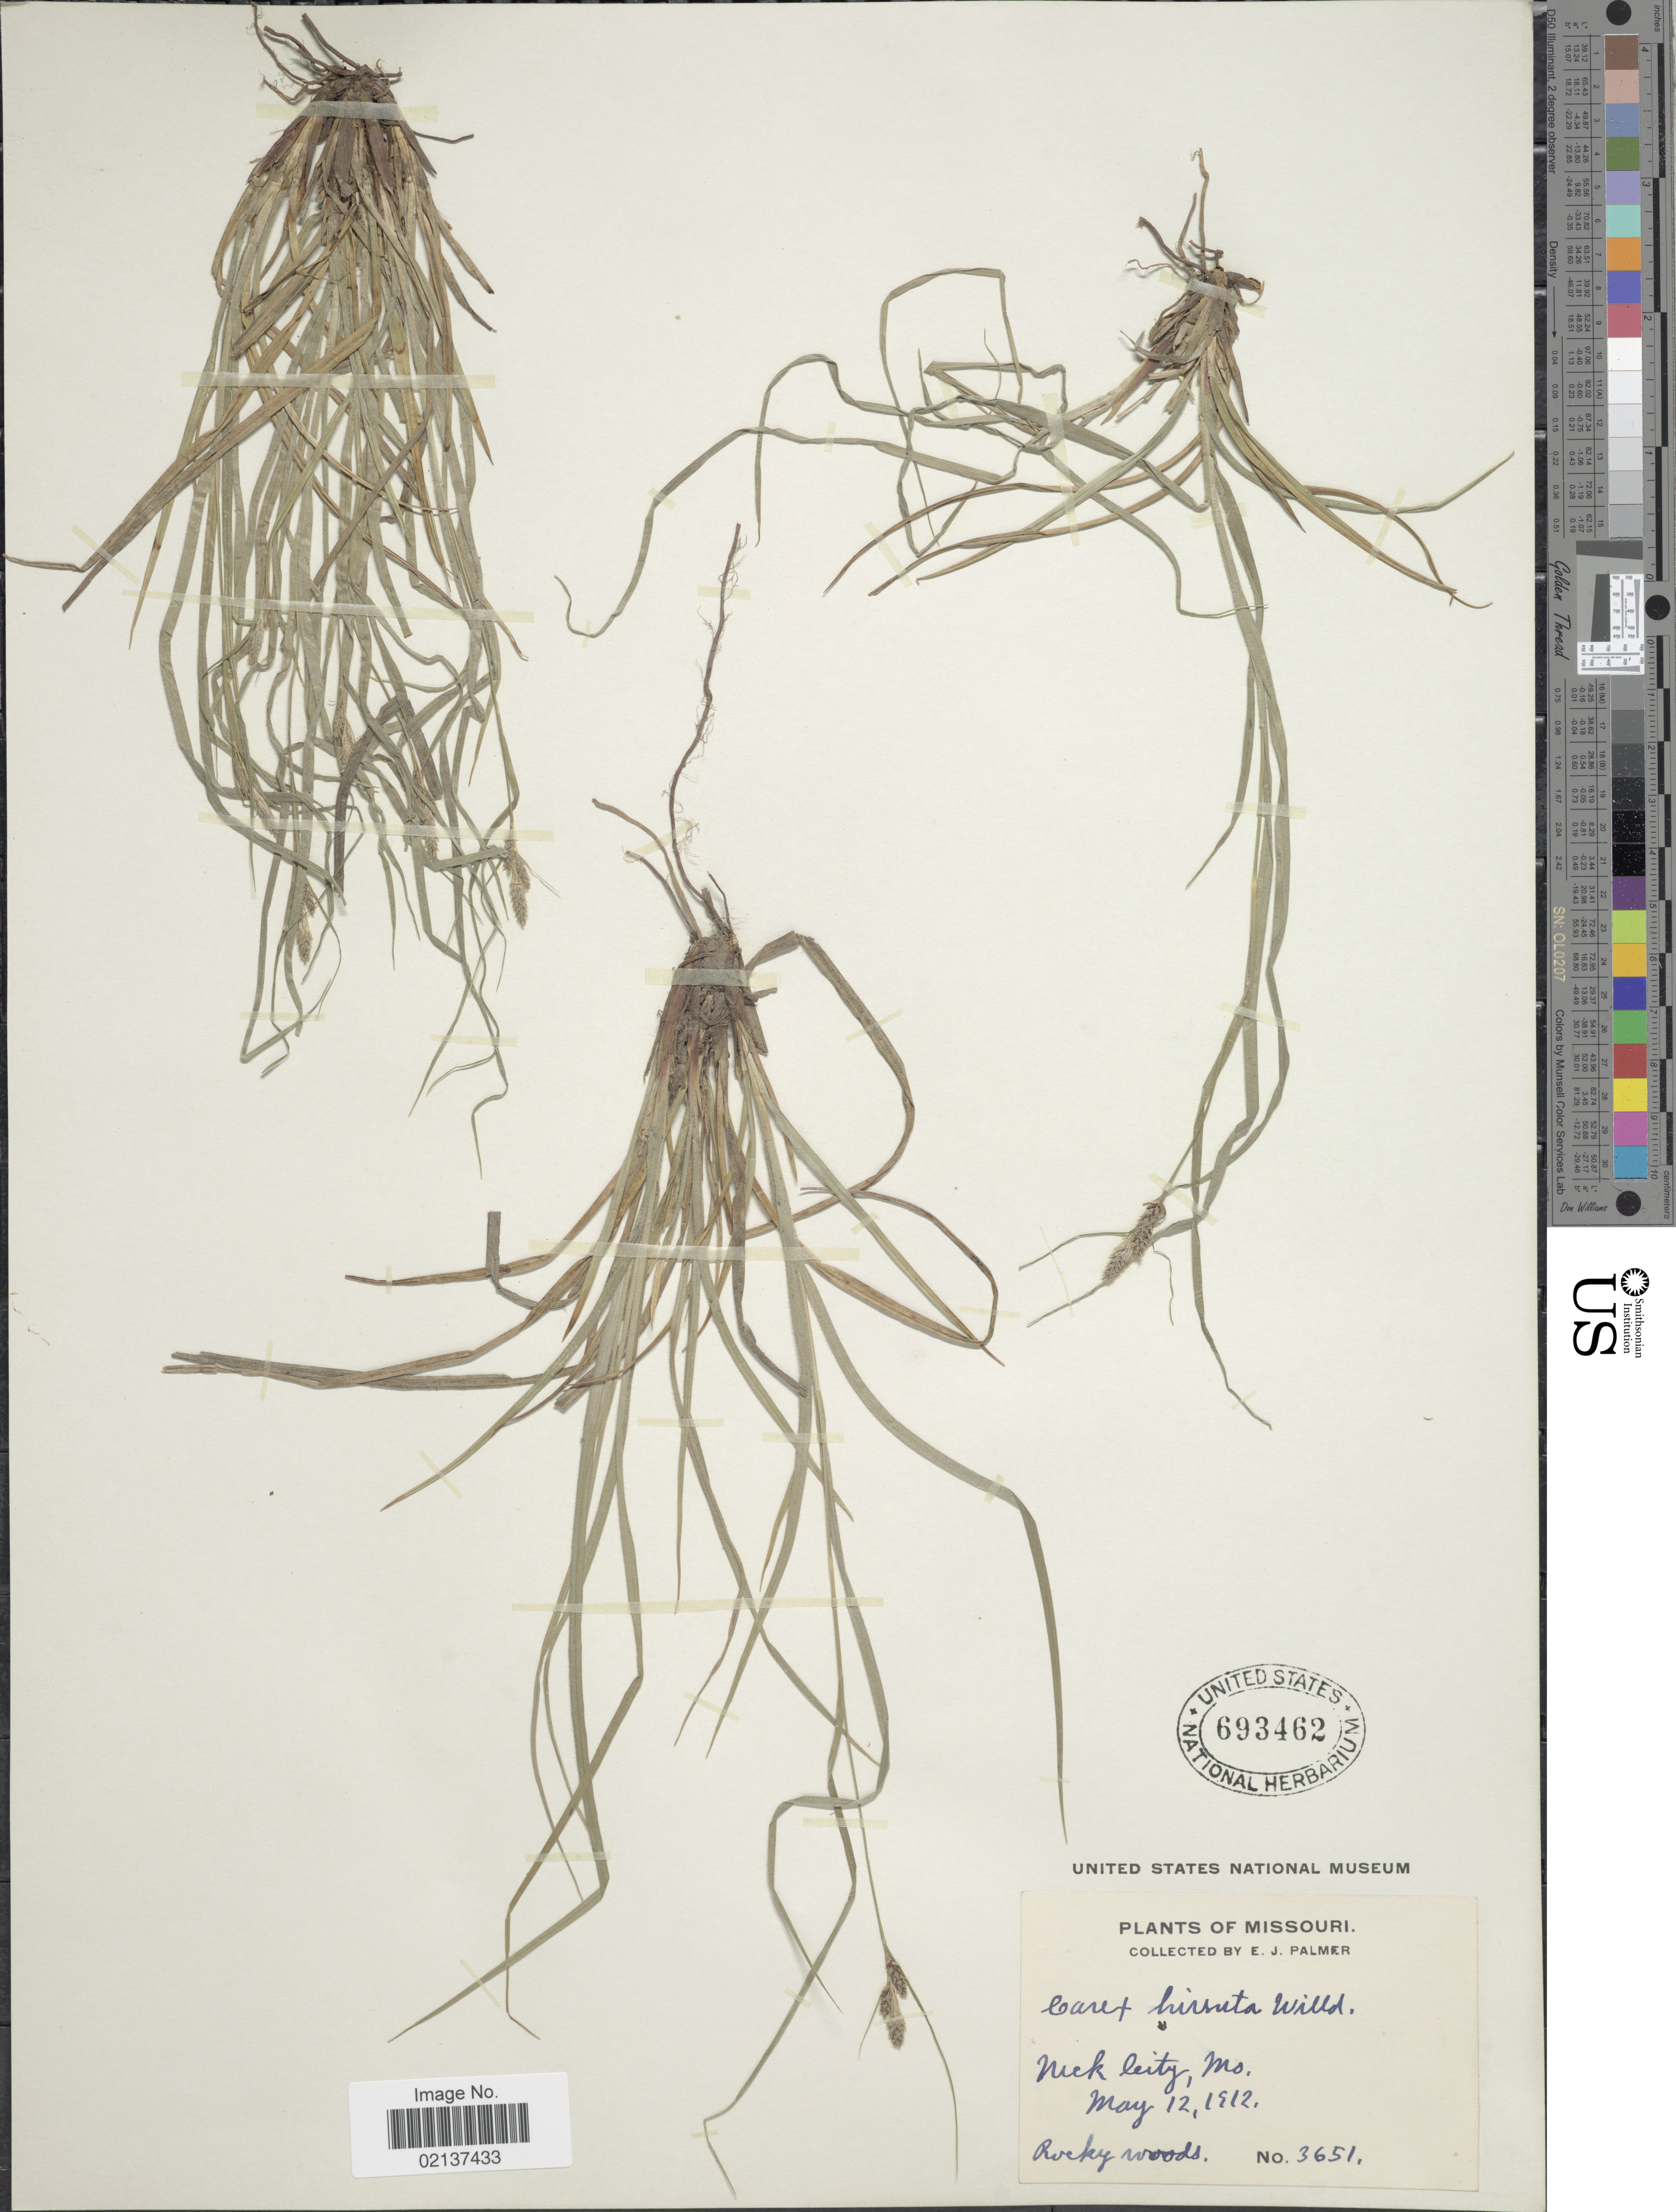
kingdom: Plantae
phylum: Tracheophyta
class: Liliopsida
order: Poales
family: Cyperaceae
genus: Carex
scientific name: Carex hirsutella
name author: Mack.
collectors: E. J. Palmer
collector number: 3651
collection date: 1912-05-12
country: United States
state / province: Missouri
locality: Neck City, Mo.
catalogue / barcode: US 693462